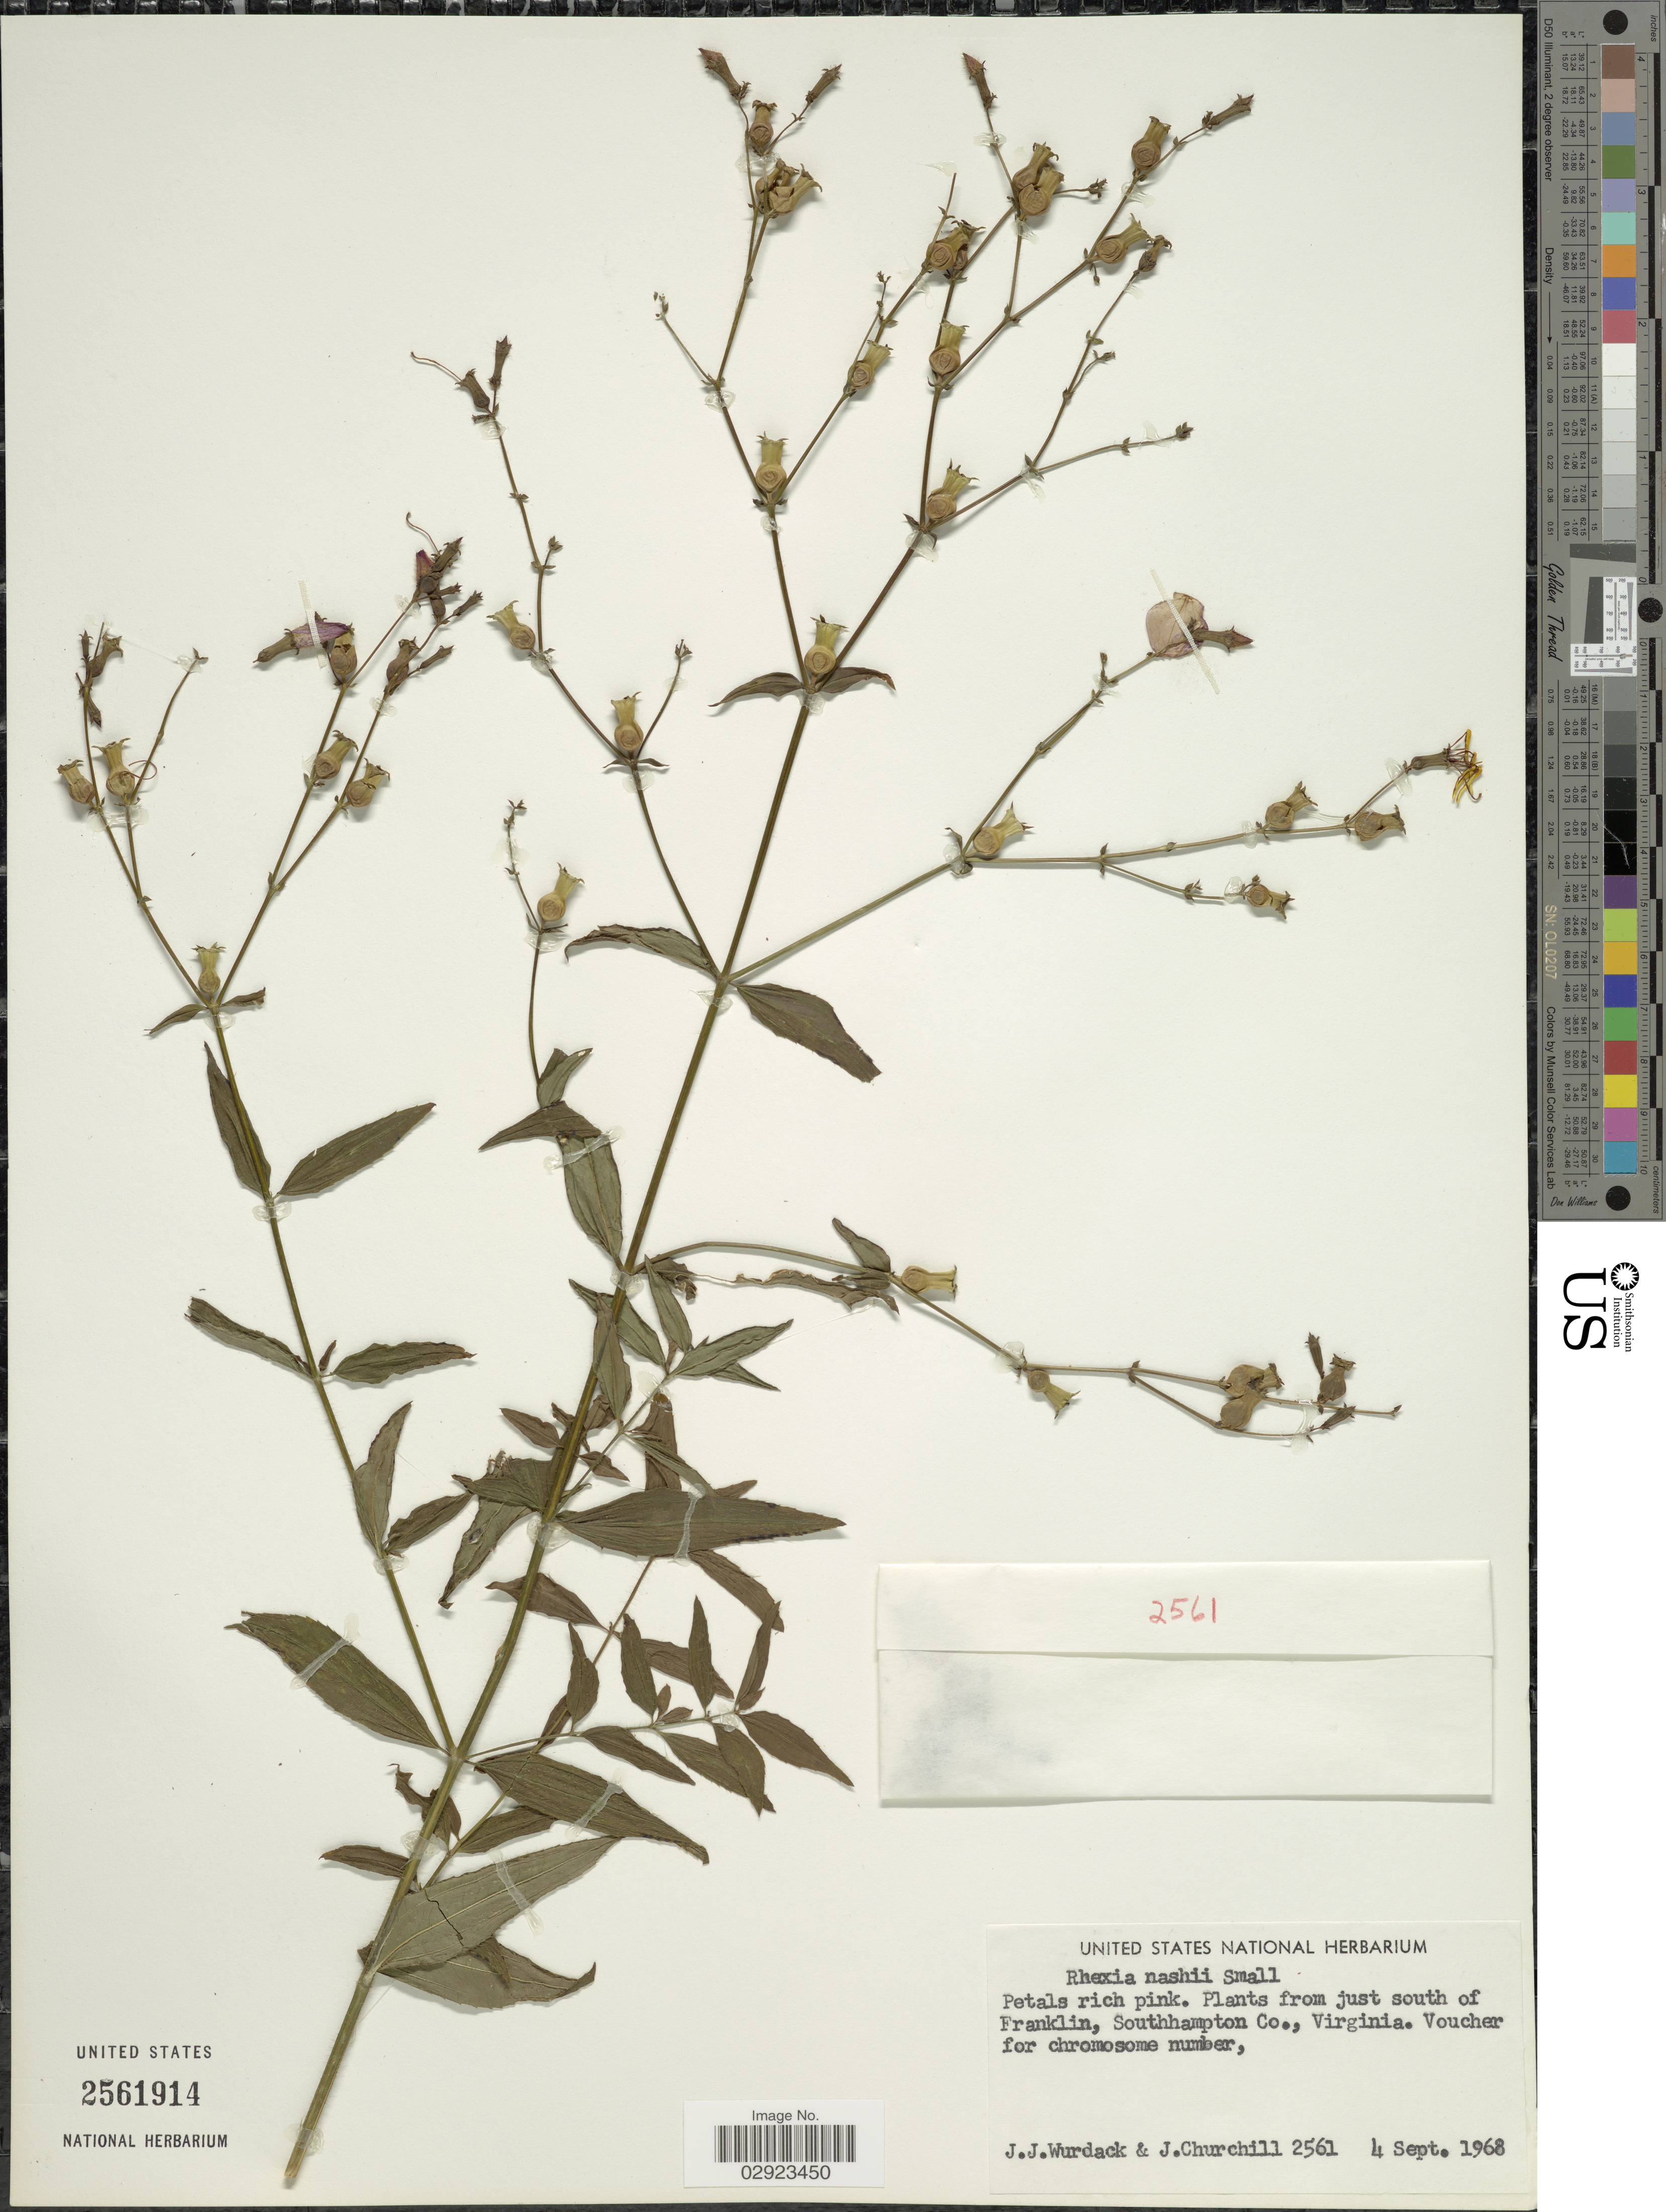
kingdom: Plantae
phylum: Tracheophyta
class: Magnoliopsida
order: Myrtales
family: Melastomataceae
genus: Rhexia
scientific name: Rhexia nashii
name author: Small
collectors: J. J. Wurdack & J. Churchill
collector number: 2561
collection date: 1968-09-04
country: United States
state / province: Virginia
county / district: Southampton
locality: Just south of Franklin, Southhampton Co.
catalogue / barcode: US 2561914